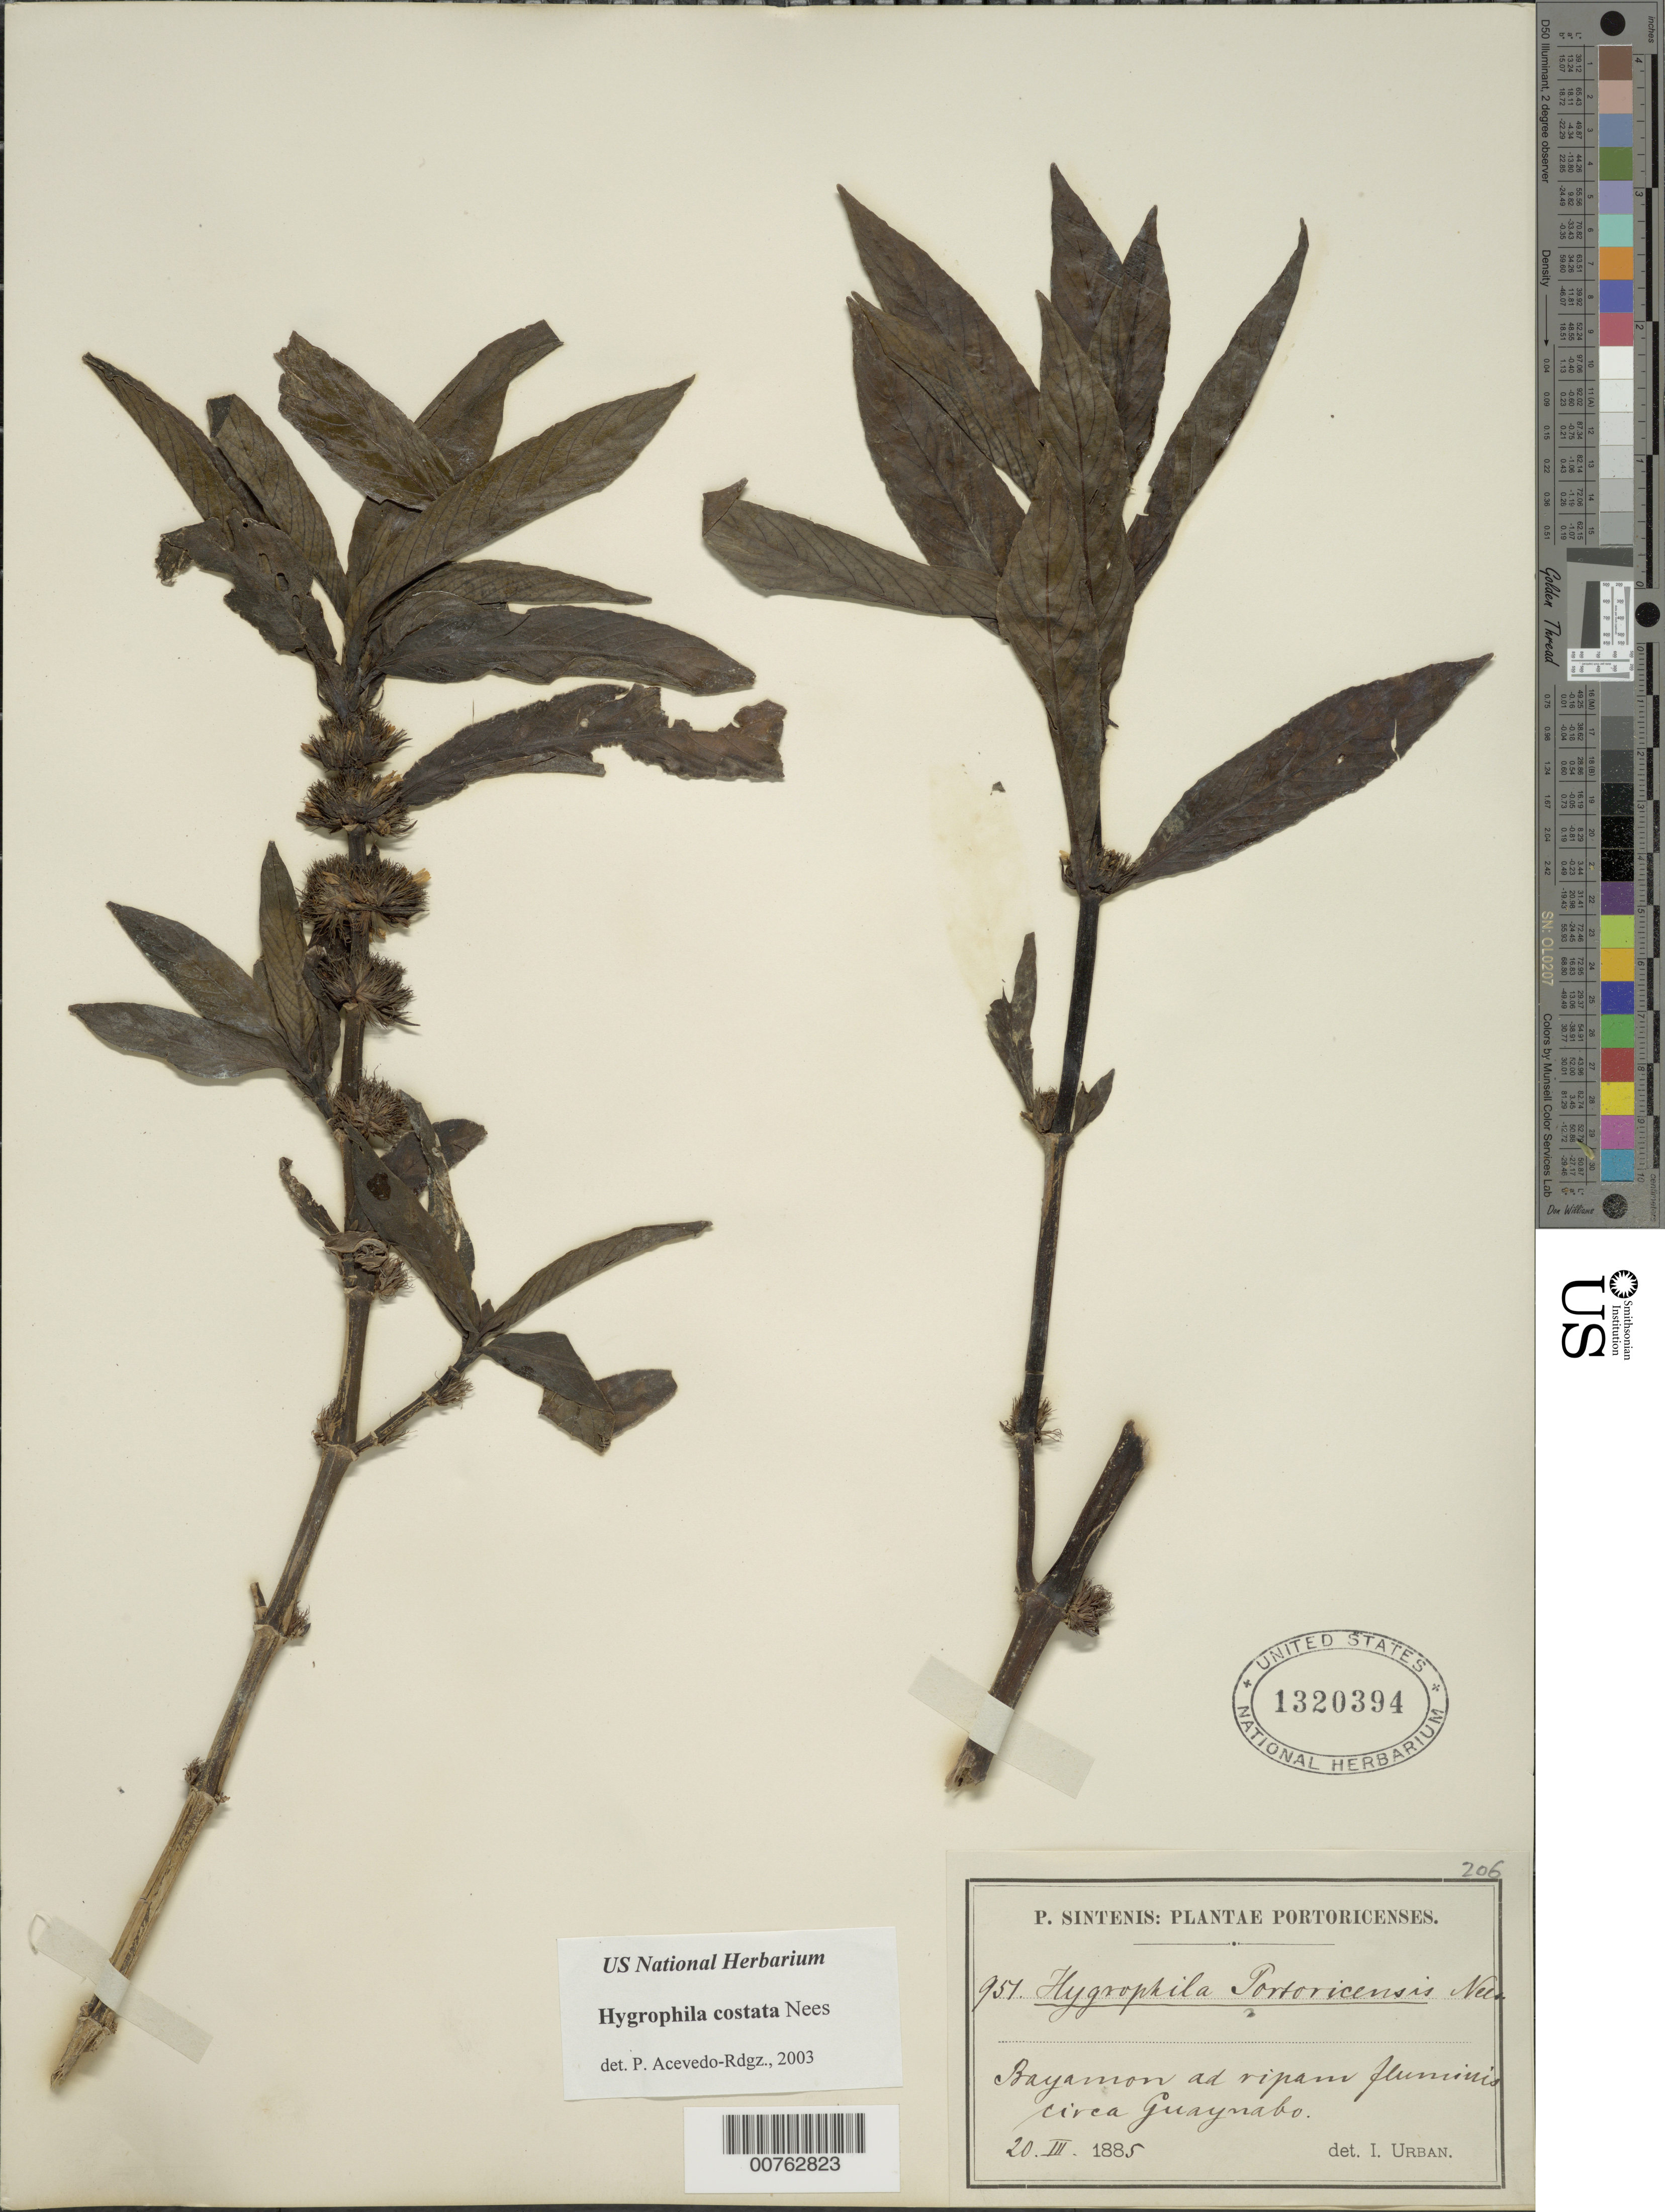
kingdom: Plantae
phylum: Tracheophyta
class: Magnoliopsida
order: Lamiales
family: Acanthaceae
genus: Hygrophila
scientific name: Hygrophila costata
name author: Nees & T. Nees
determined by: Acevedo-Rodríguez, P., (BOT), Smithsonian Institution - National Museum of Natural History (UNITED STATES)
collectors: P. Sintenis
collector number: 951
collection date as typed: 20 Mar 1885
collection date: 1885-03-20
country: Puerto Rico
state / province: Bayamón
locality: Bayamon ad ripam fluminis circa Guaynabo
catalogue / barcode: US 1320394